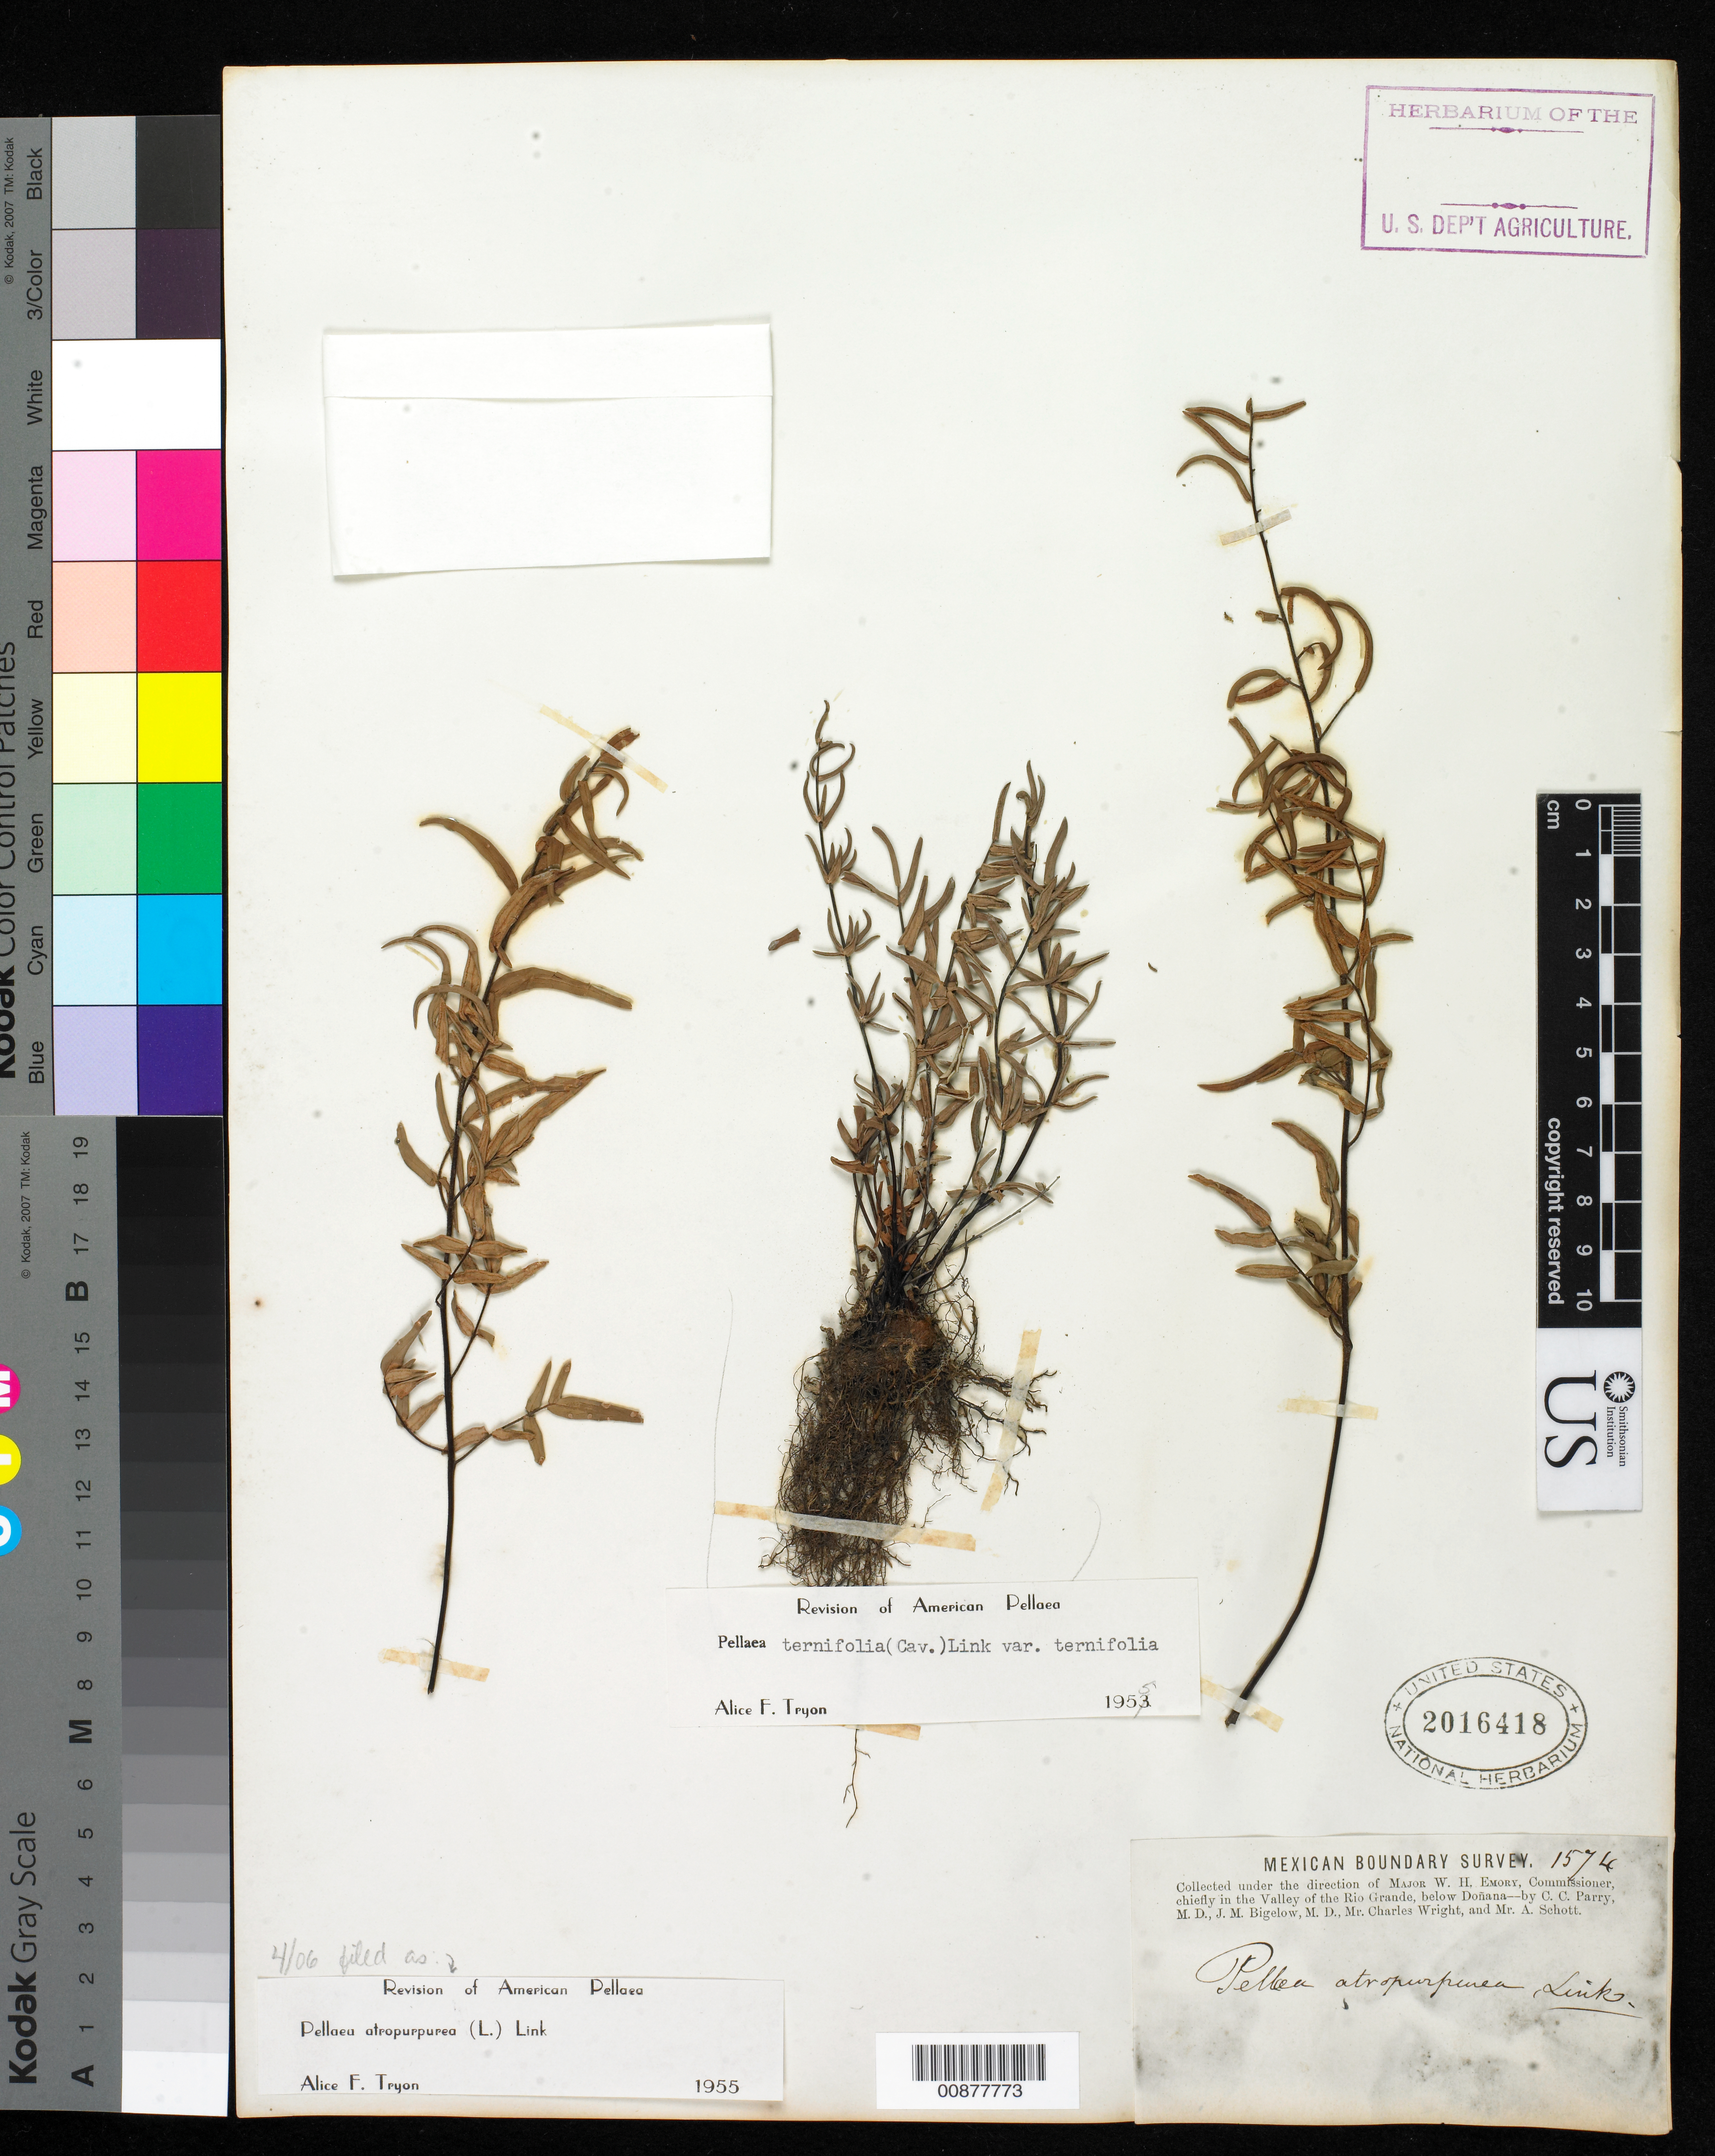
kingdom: Plantae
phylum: Tracheophyta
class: Polypodiopsida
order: Polypodiales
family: Pteridaceae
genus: Pellaea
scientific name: Pellaea atropurpurea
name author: (L.) Link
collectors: C. C. Parry, J. M. Bigelow, C. Wright & A. C. V. Schott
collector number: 1574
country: United States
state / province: New Mexico / Texas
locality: Valley of the Rio Grande, below Doñana.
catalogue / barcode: US 2016418